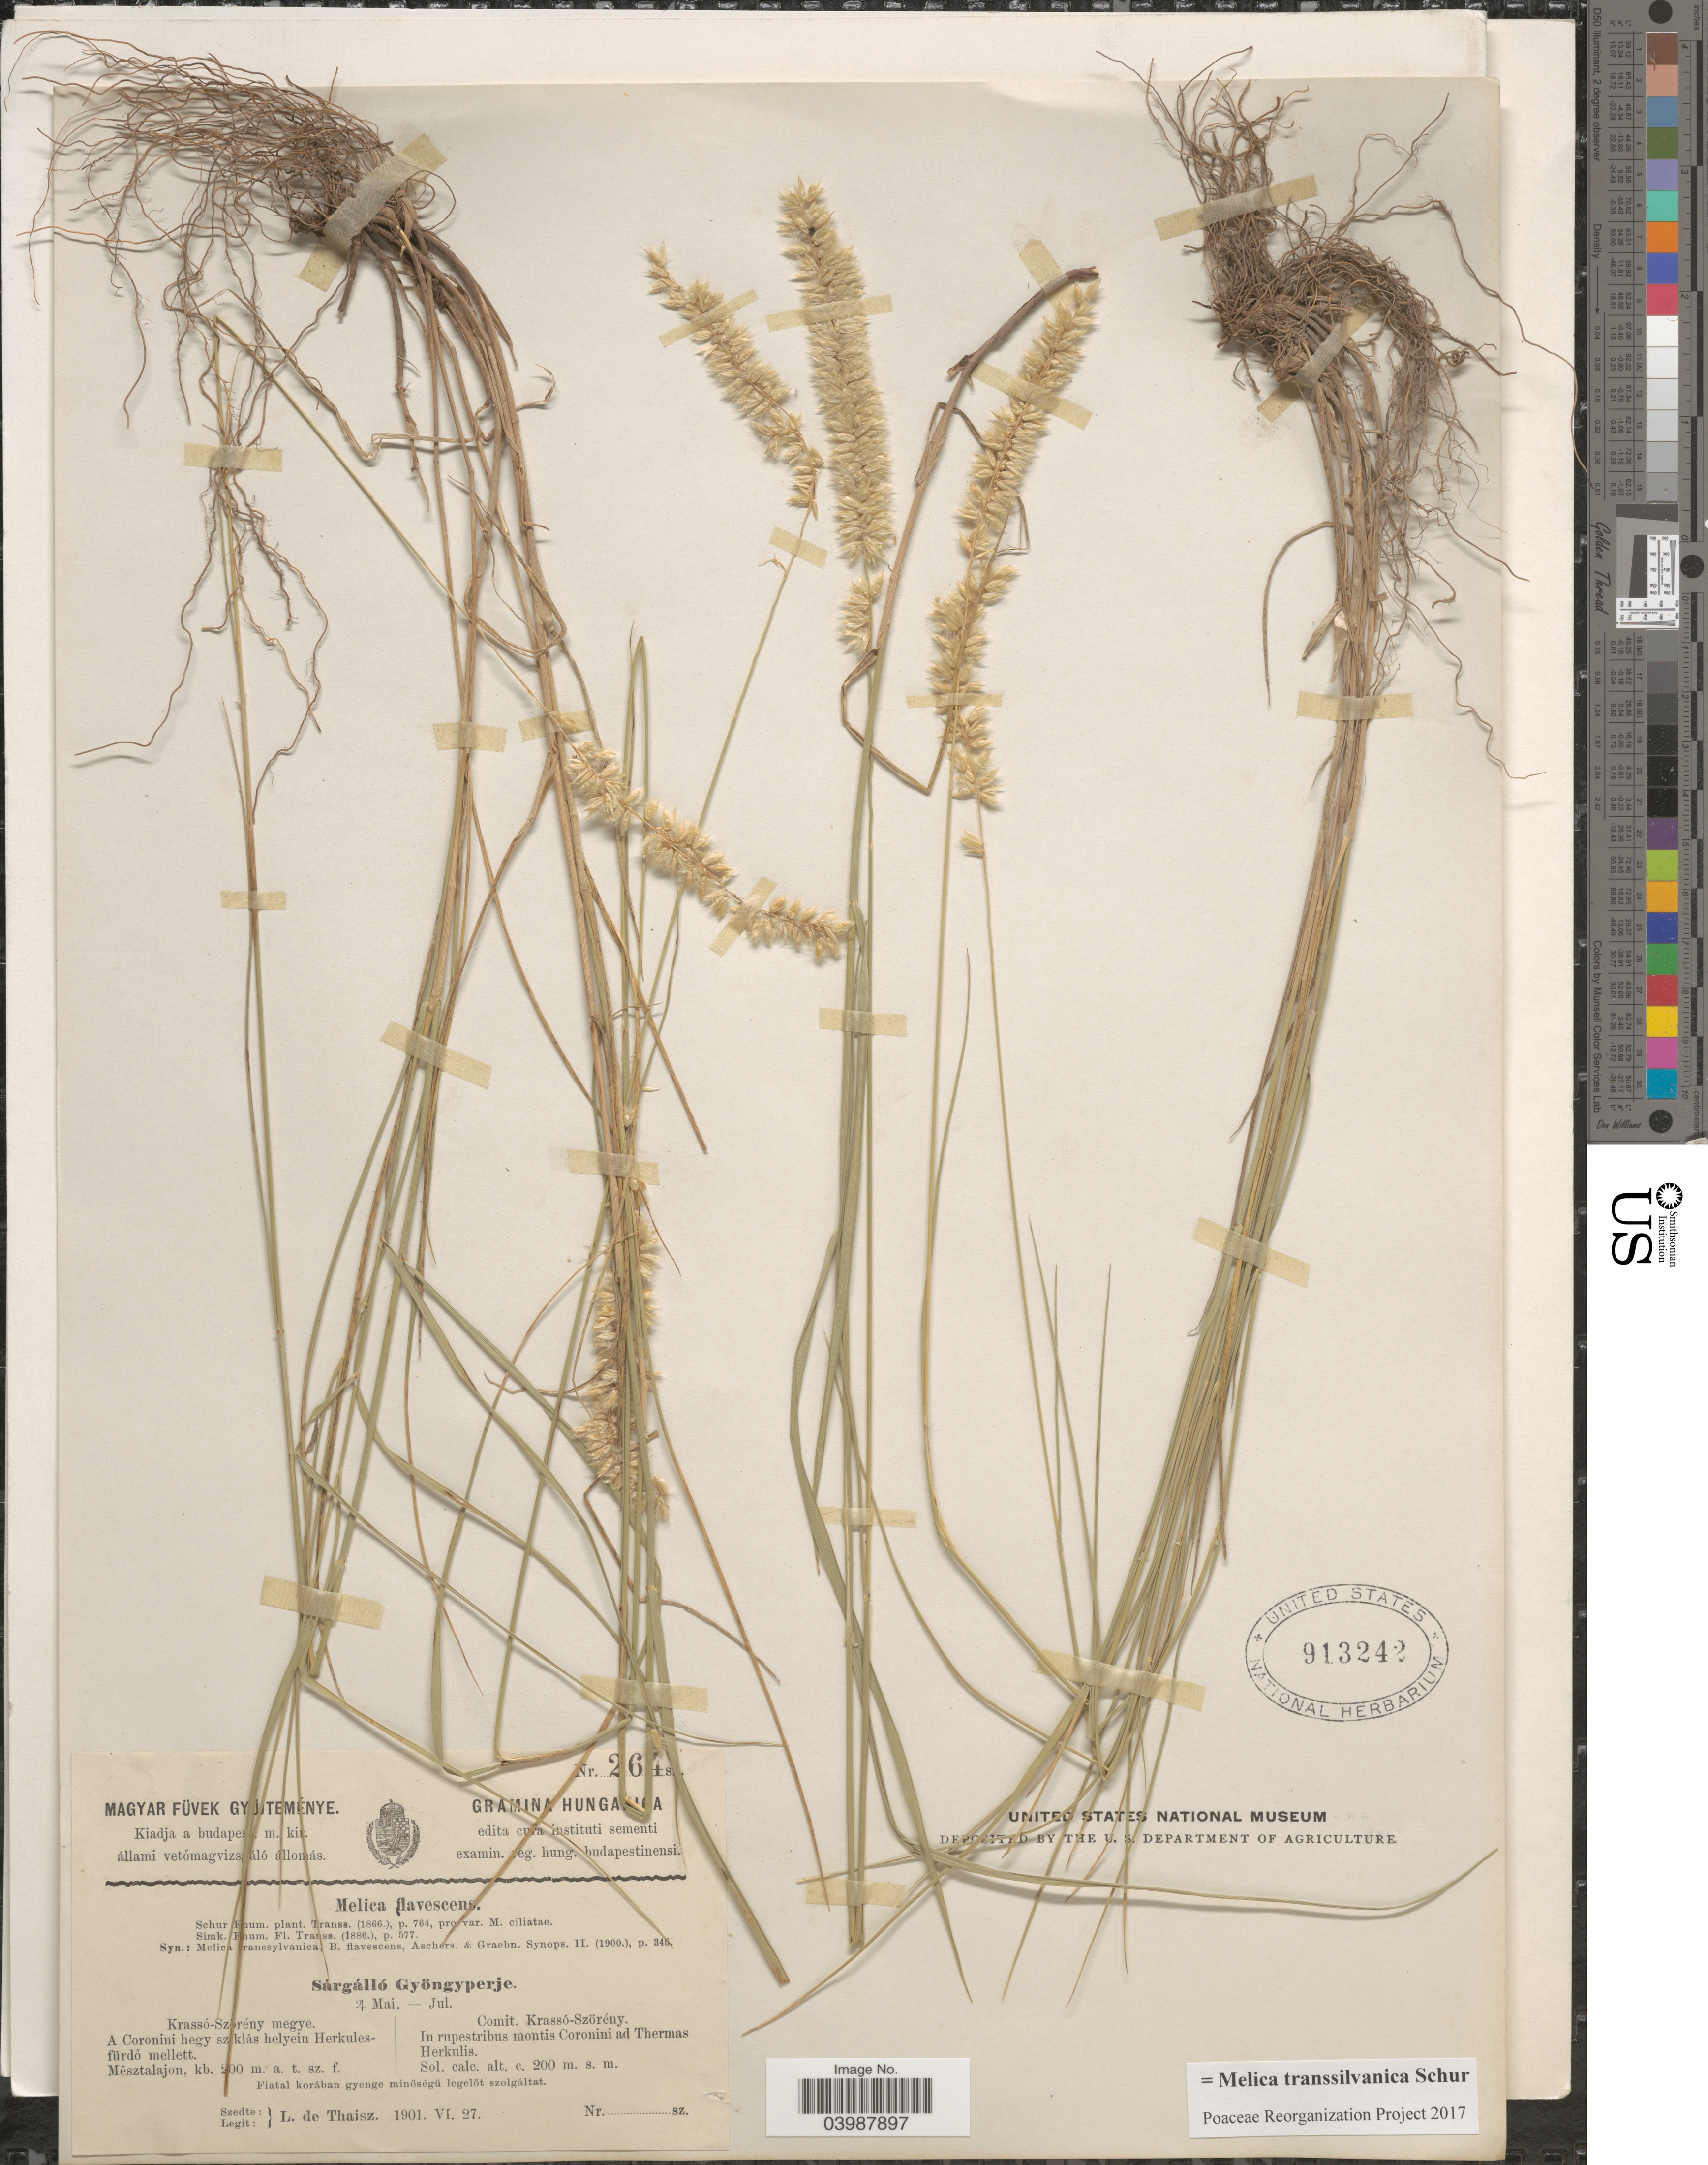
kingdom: Plantae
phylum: Tracheophyta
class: Liliopsida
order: Poales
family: Poaceae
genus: Melica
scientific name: Melica transsilvanica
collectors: L. Thaisz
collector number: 264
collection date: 1901-06-27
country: Romania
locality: Comit . Krassó-Szörény. In rupestribus montis Coronini ad Thermas Herkulis.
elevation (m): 200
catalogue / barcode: US 913242